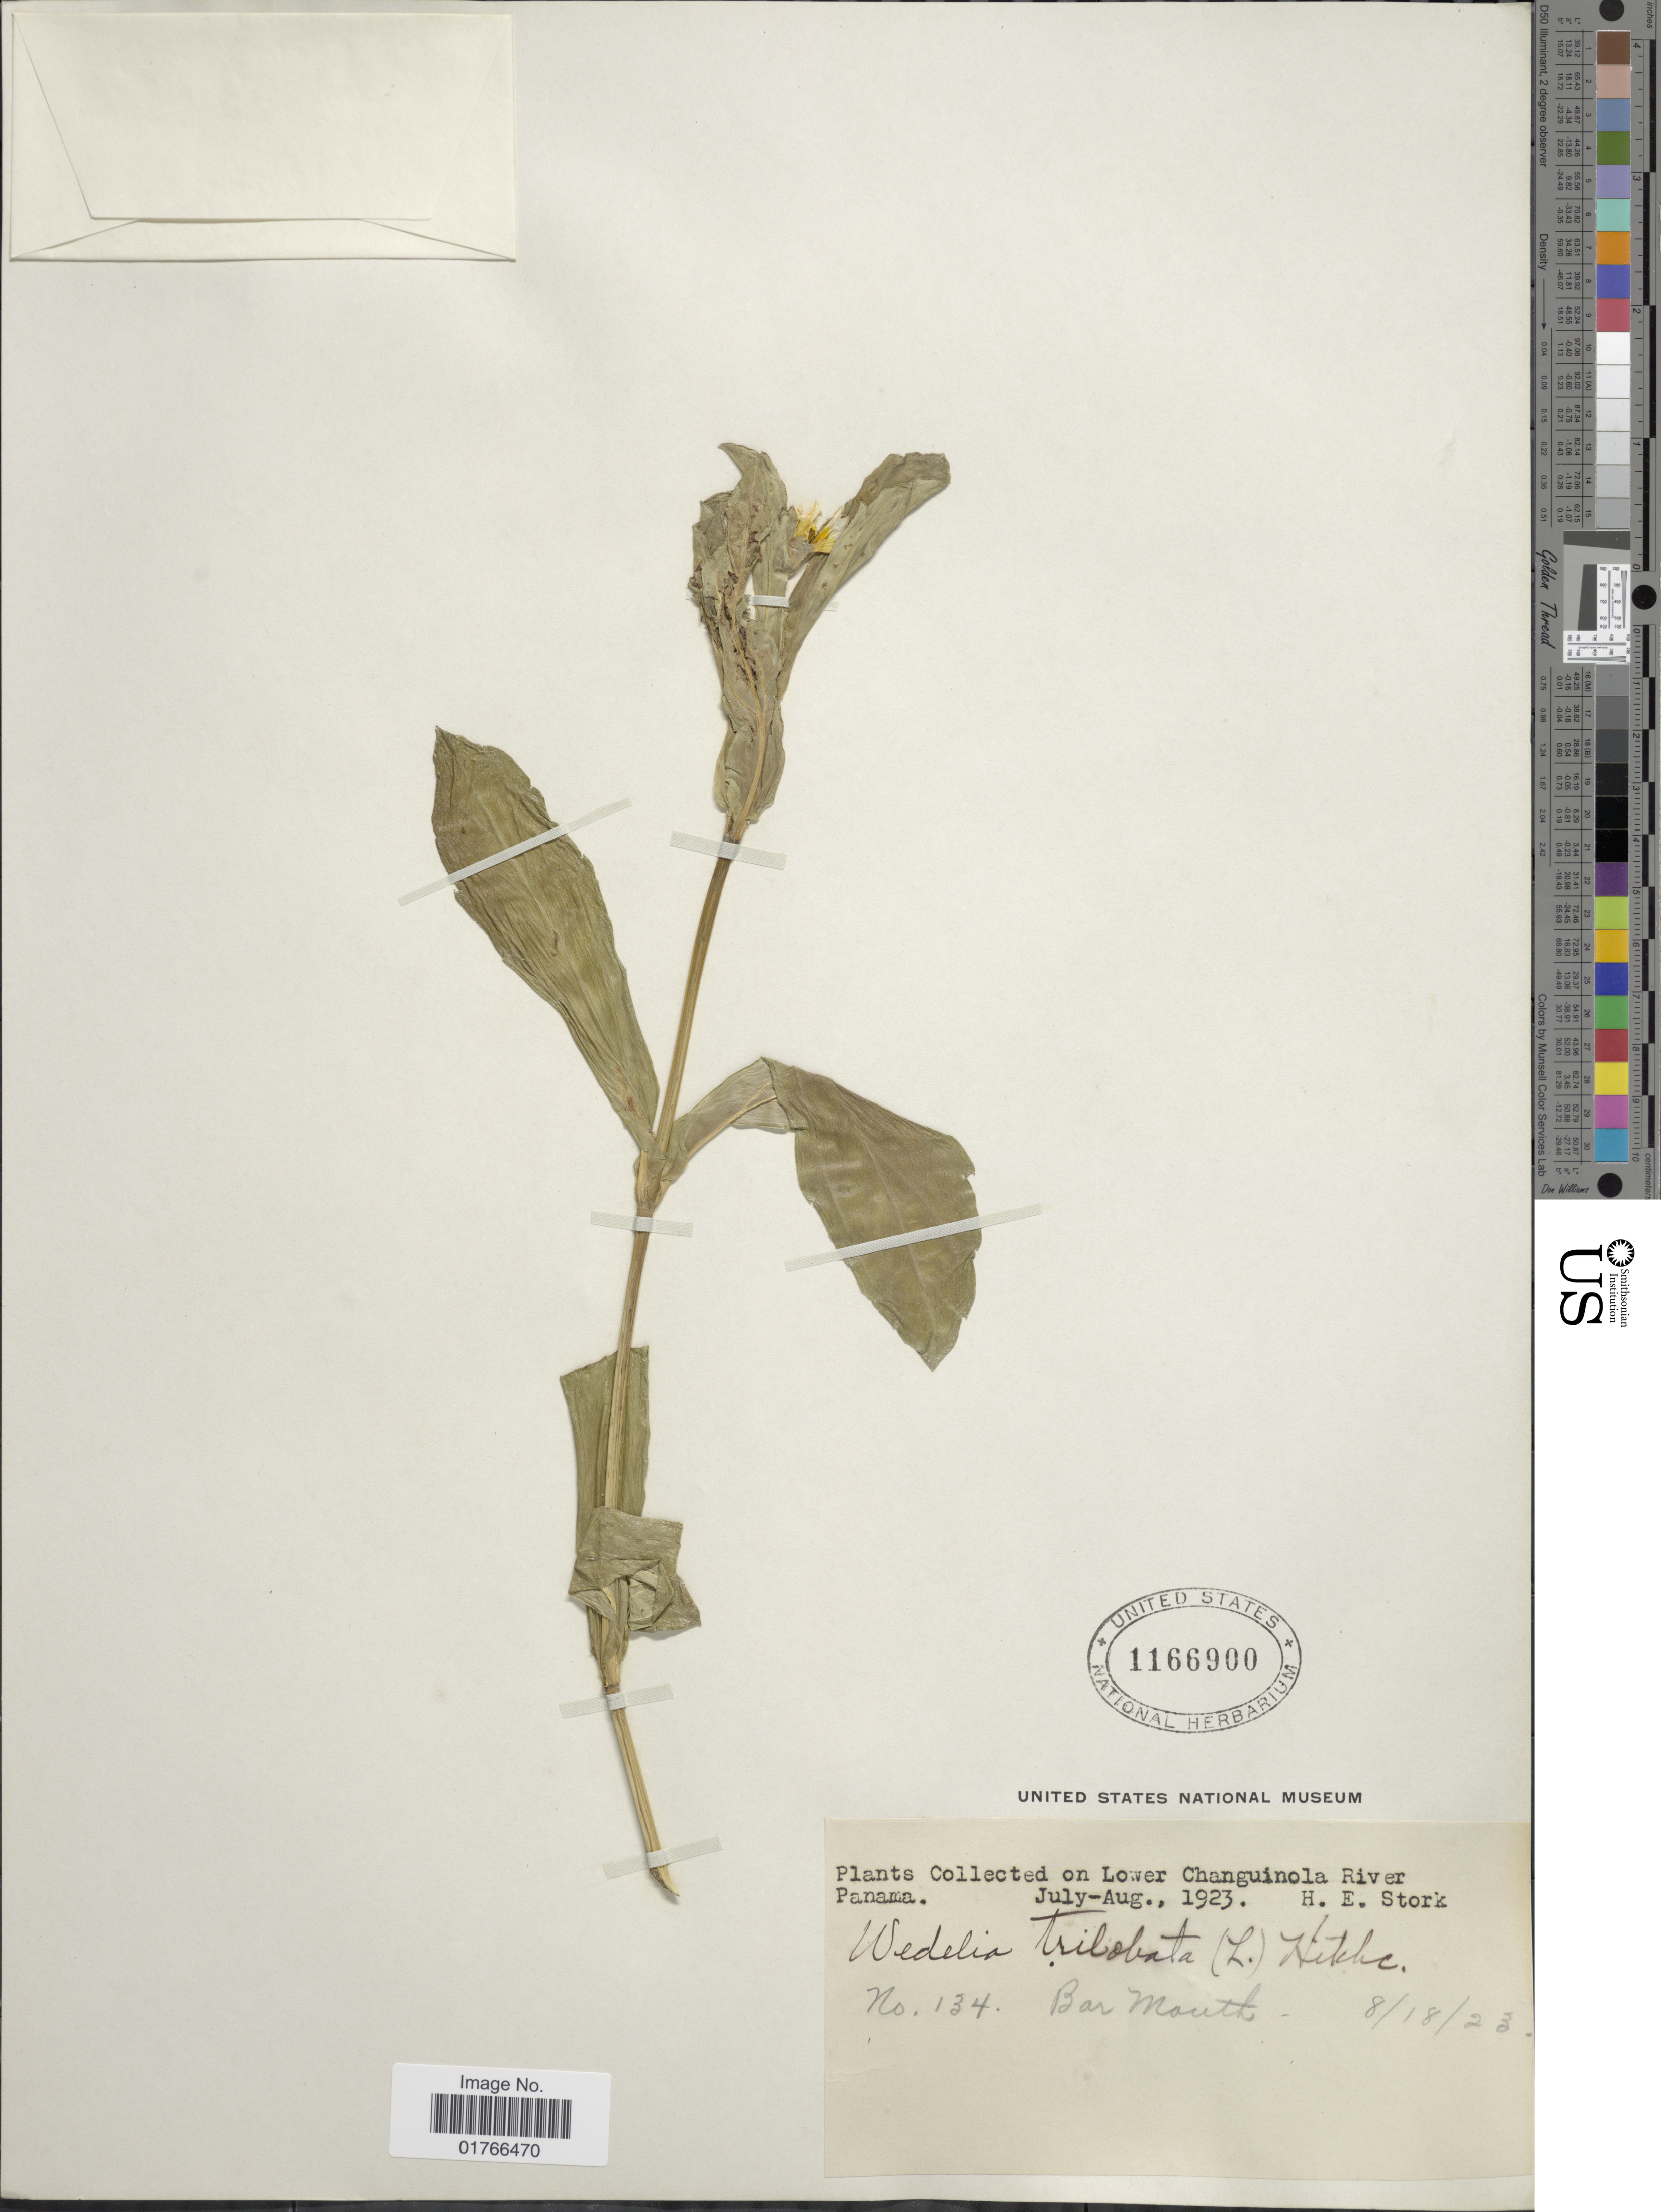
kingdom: Plantae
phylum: Tracheophyta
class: Magnoliopsida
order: Asterales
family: Asteraceae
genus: Sphagneticola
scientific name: Sphagneticola trilobata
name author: (L.) Pruski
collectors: H. E. Stork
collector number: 134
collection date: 1923-08-18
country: Panama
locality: Lower Changuinola River, Bar Mouth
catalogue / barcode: US 1166900